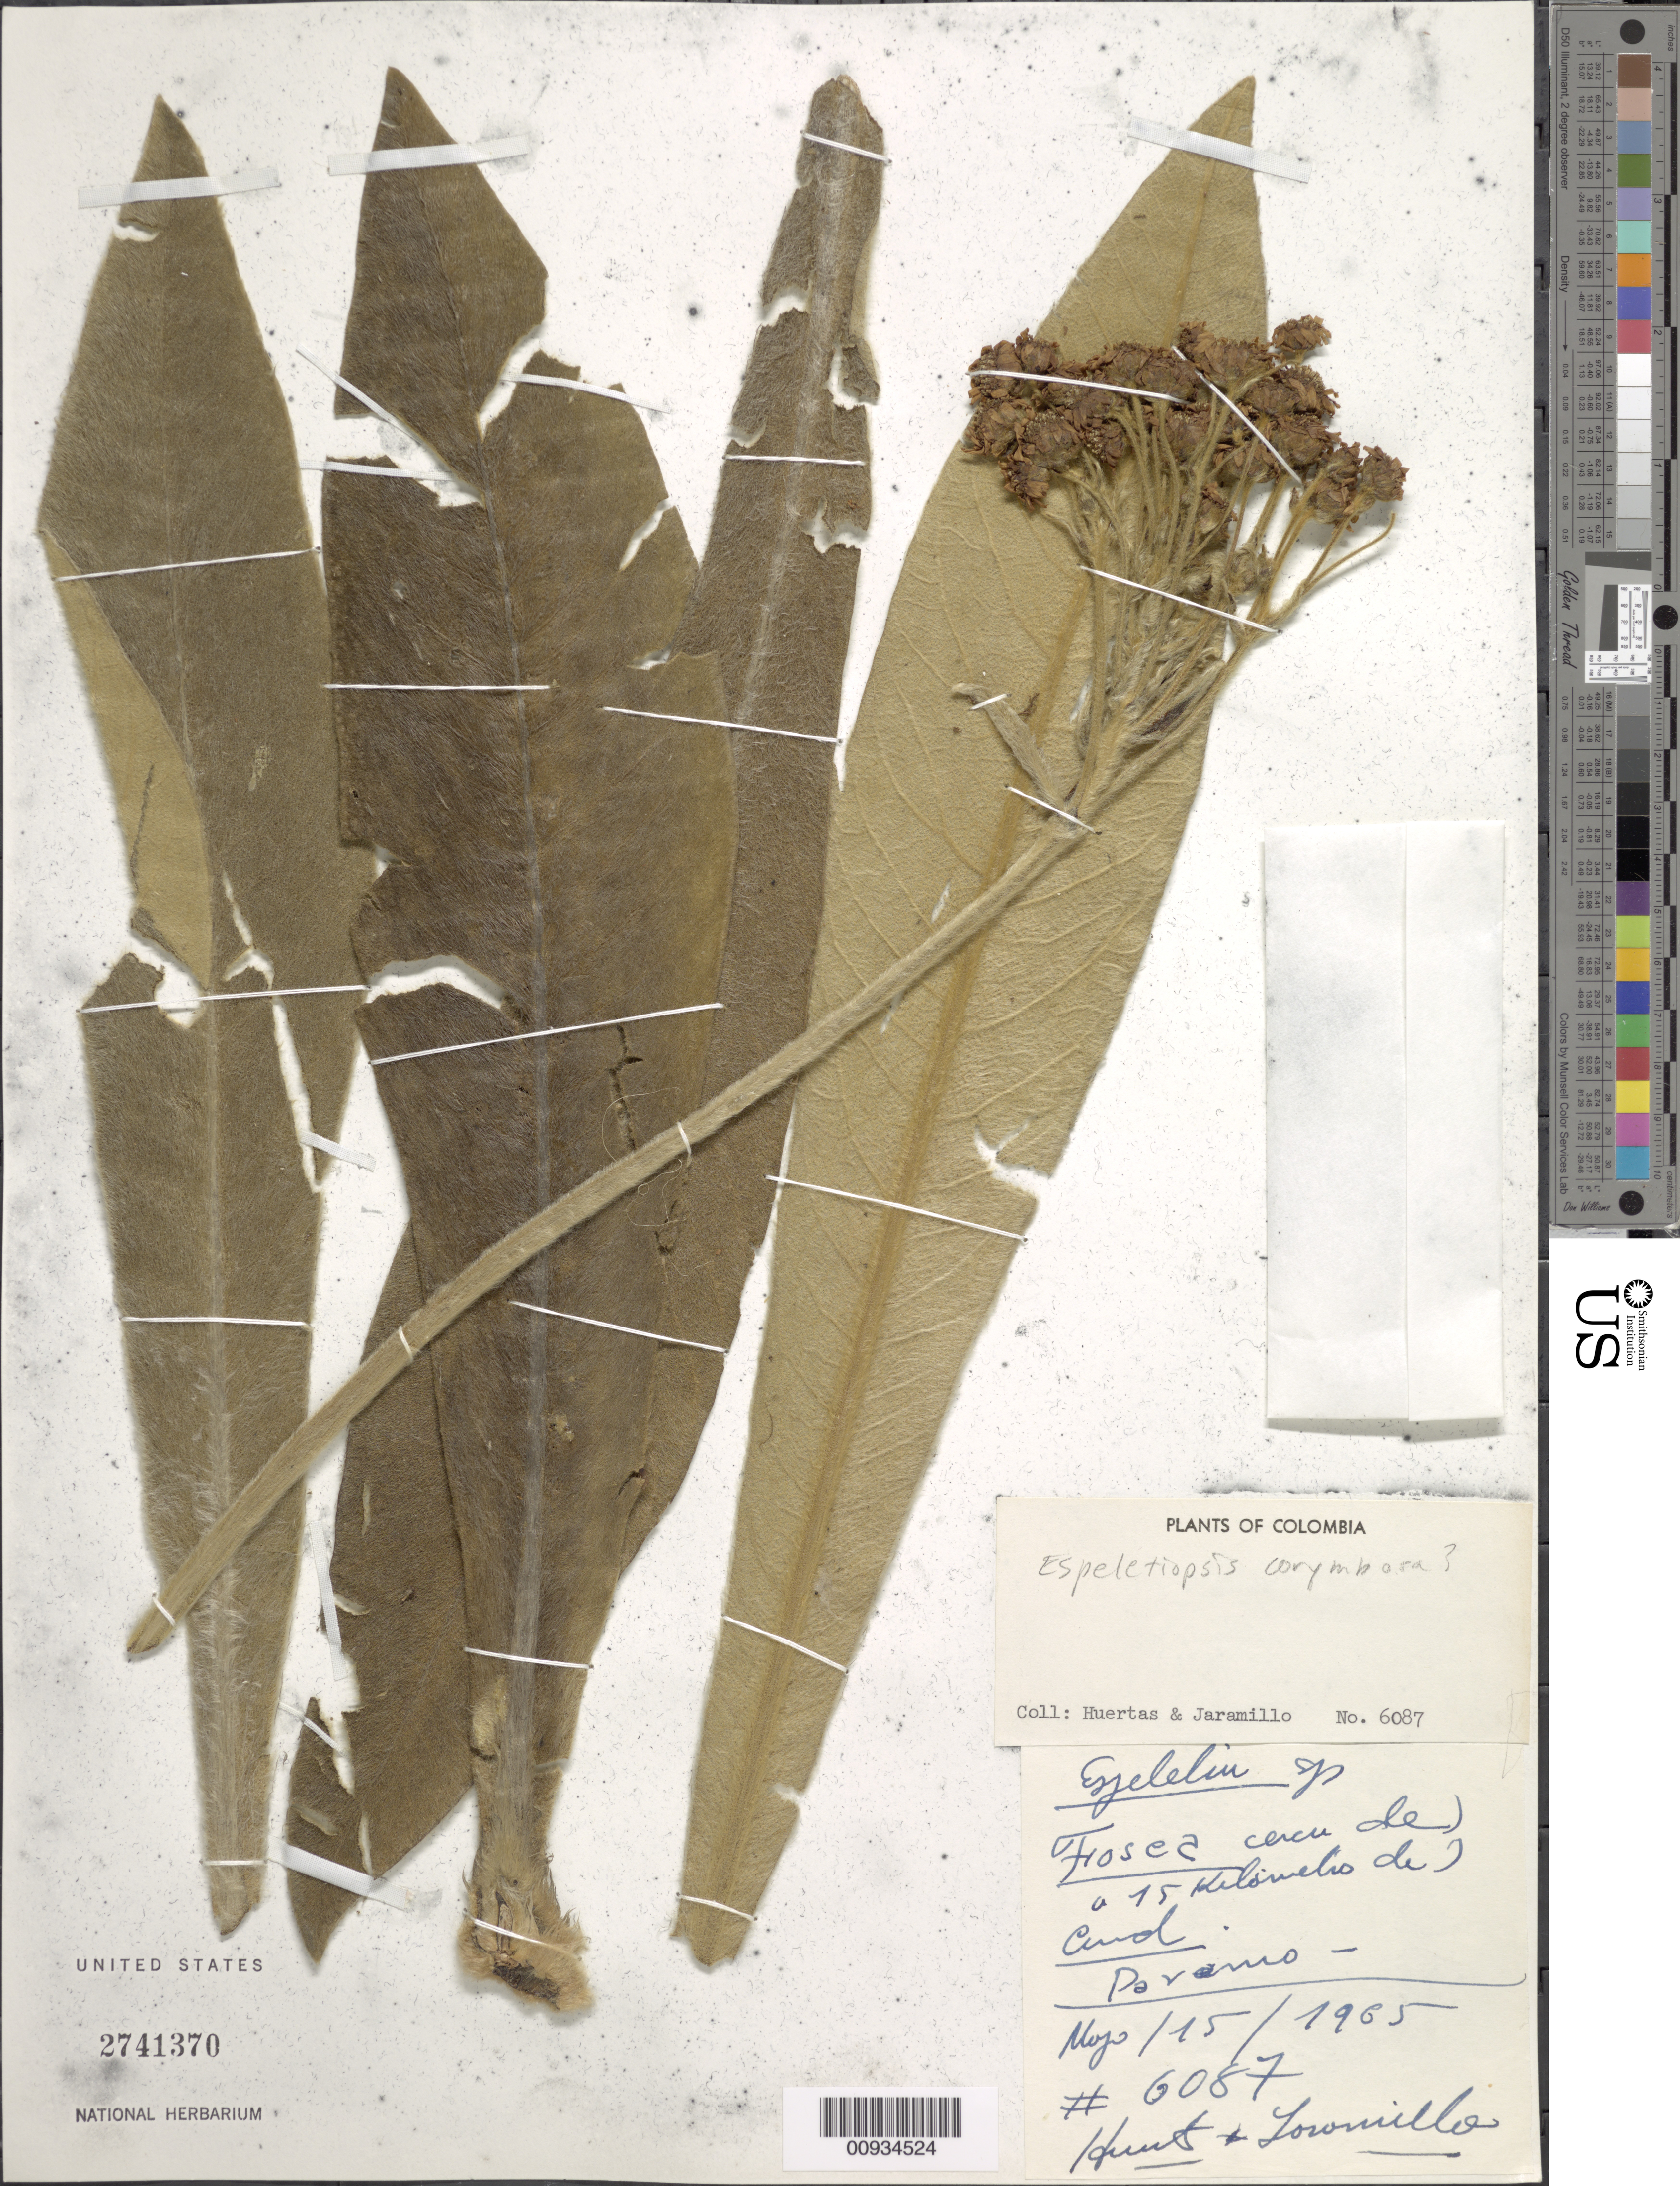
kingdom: Plantae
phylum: Tracheophyta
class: Magnoliopsida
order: Asterales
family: Asteraceae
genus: Espeletiopsis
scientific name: Espeletiopsis corymbosa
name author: (Humb. & Bonpl.) Cuatrec.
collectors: -- Hunt & R. Jaramillo M.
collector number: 6087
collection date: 1965-05-15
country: Colombia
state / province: Cundinamarca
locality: Frosea cerca de 15 km de . [?].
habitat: Páramo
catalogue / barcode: US 2741370